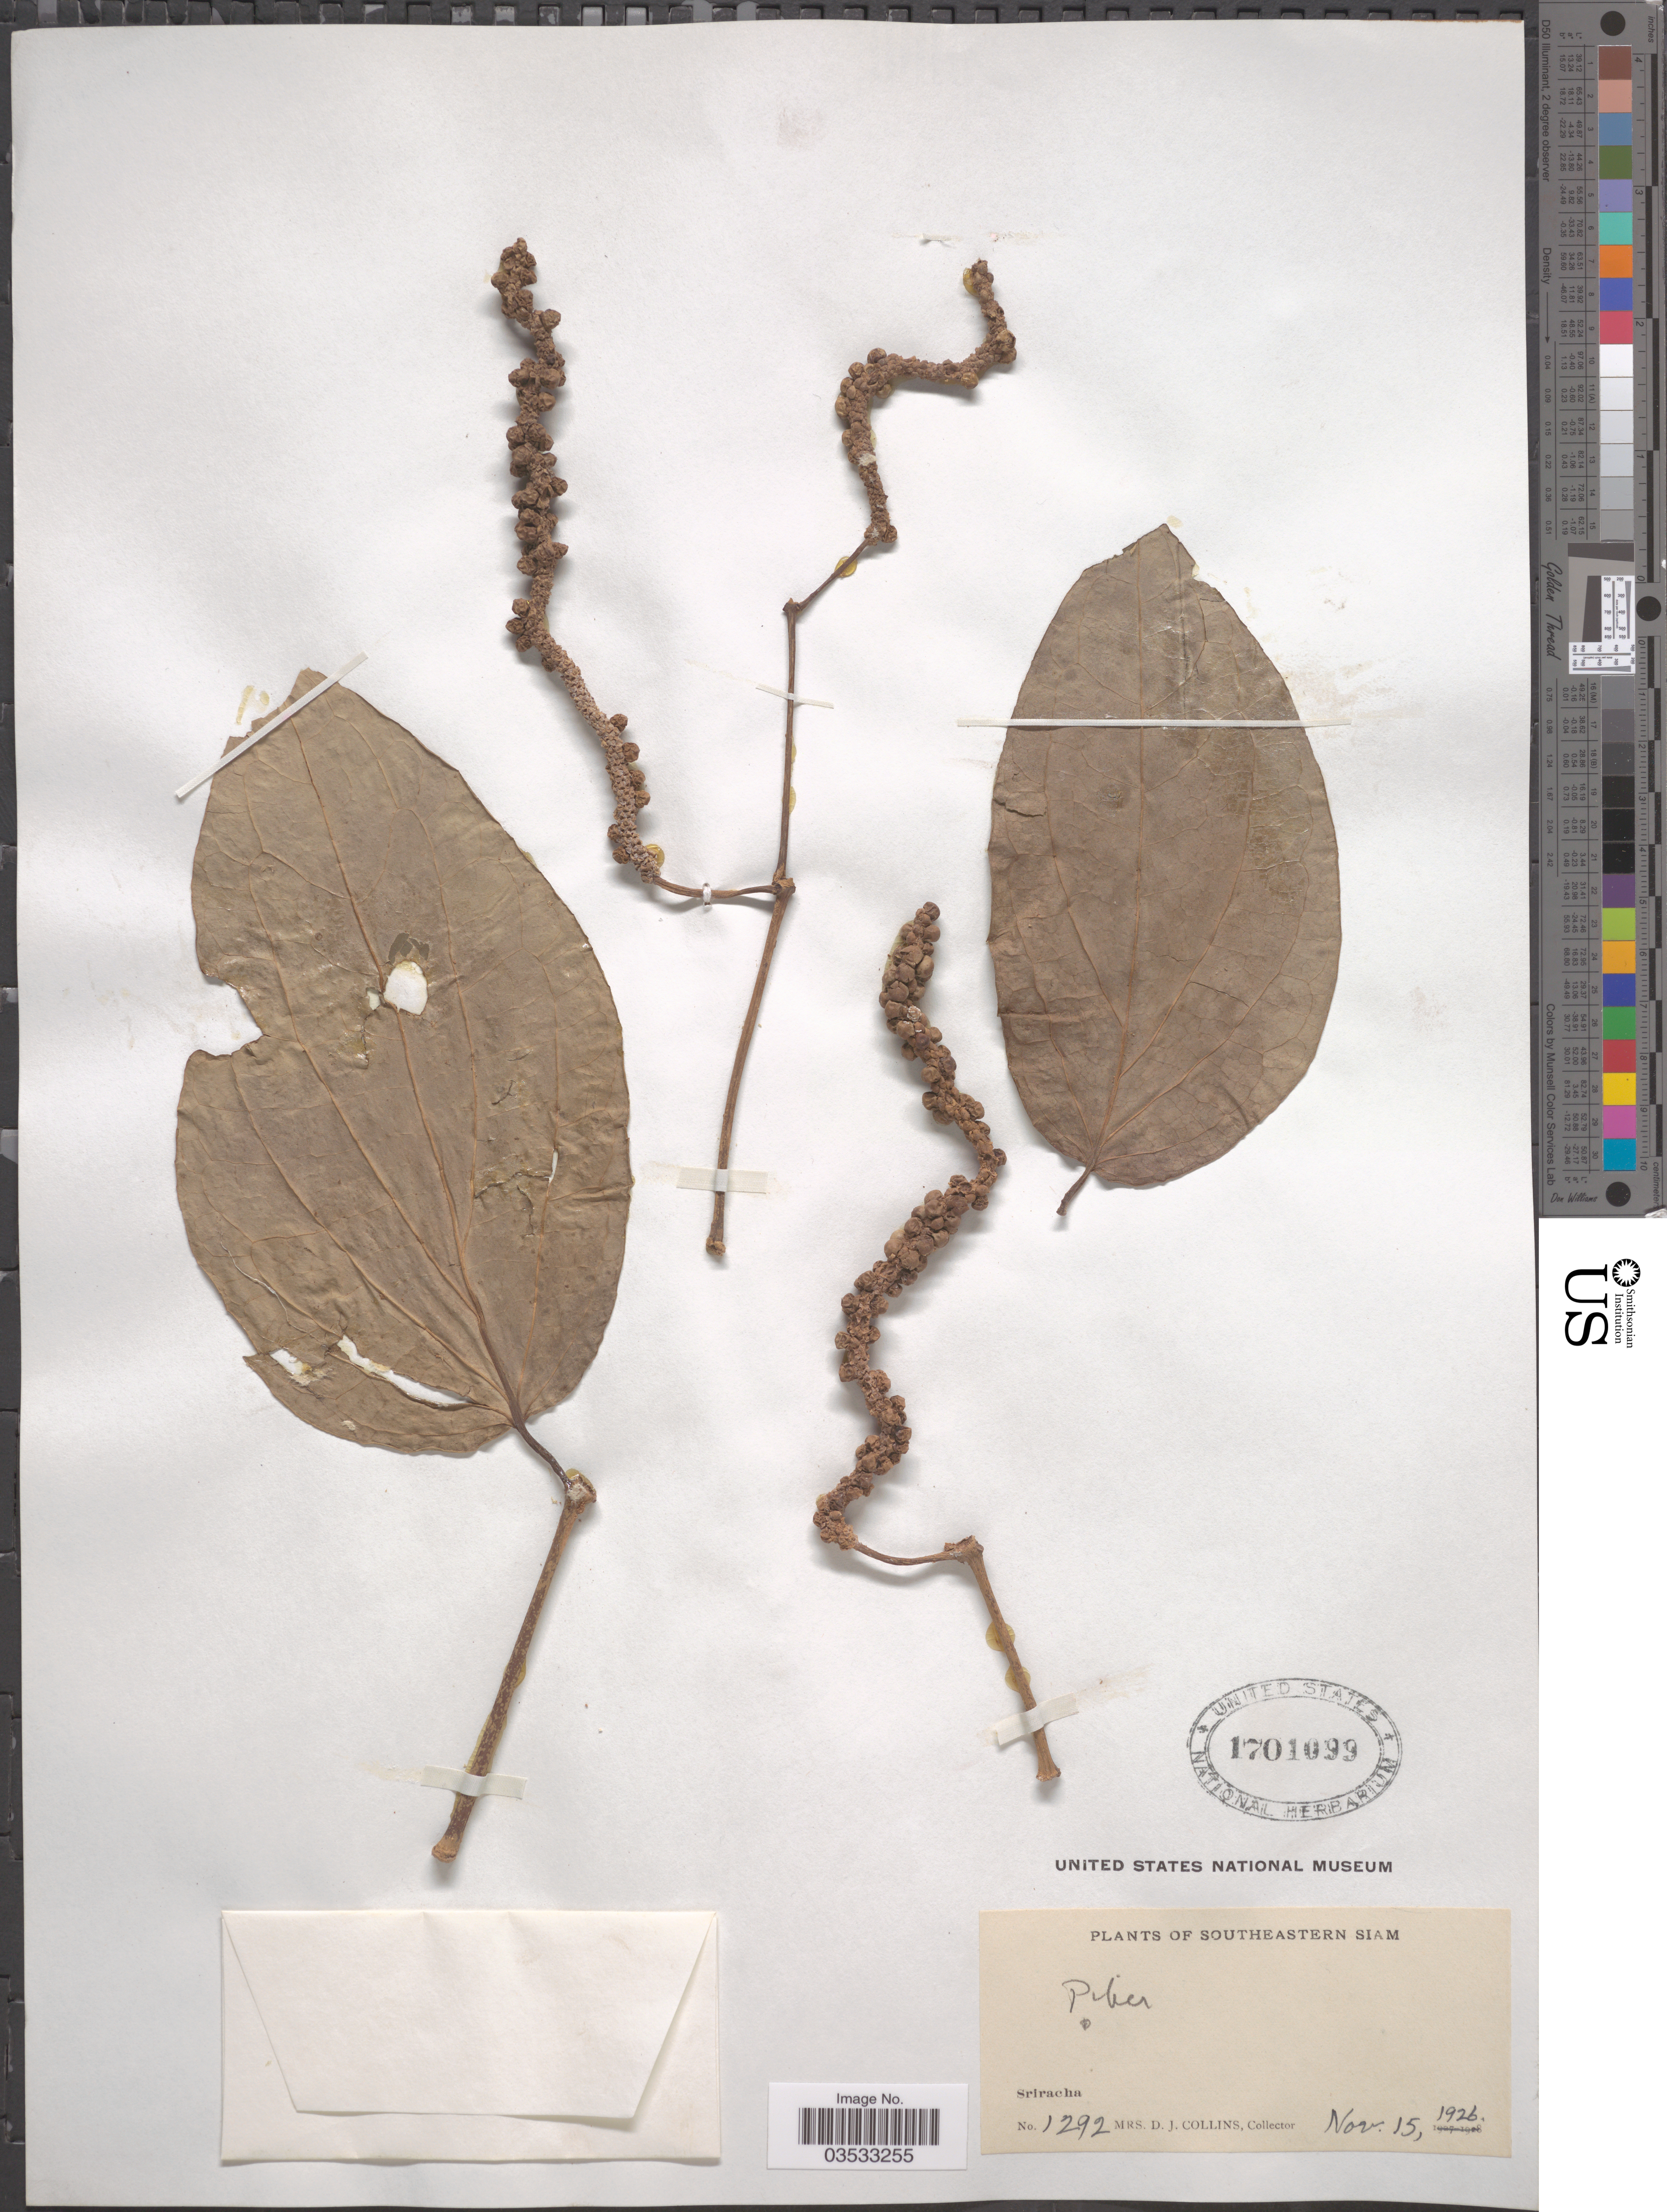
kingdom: Plantae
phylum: Tracheophyta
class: Magnoliopsida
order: Piperales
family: Piperaceae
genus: Piper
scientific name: Piper sp.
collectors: Mrs. D. J. Collins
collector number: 1292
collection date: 1926-11-15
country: Thailand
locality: Southeastern Siam. Sriracha.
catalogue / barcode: US 1701099